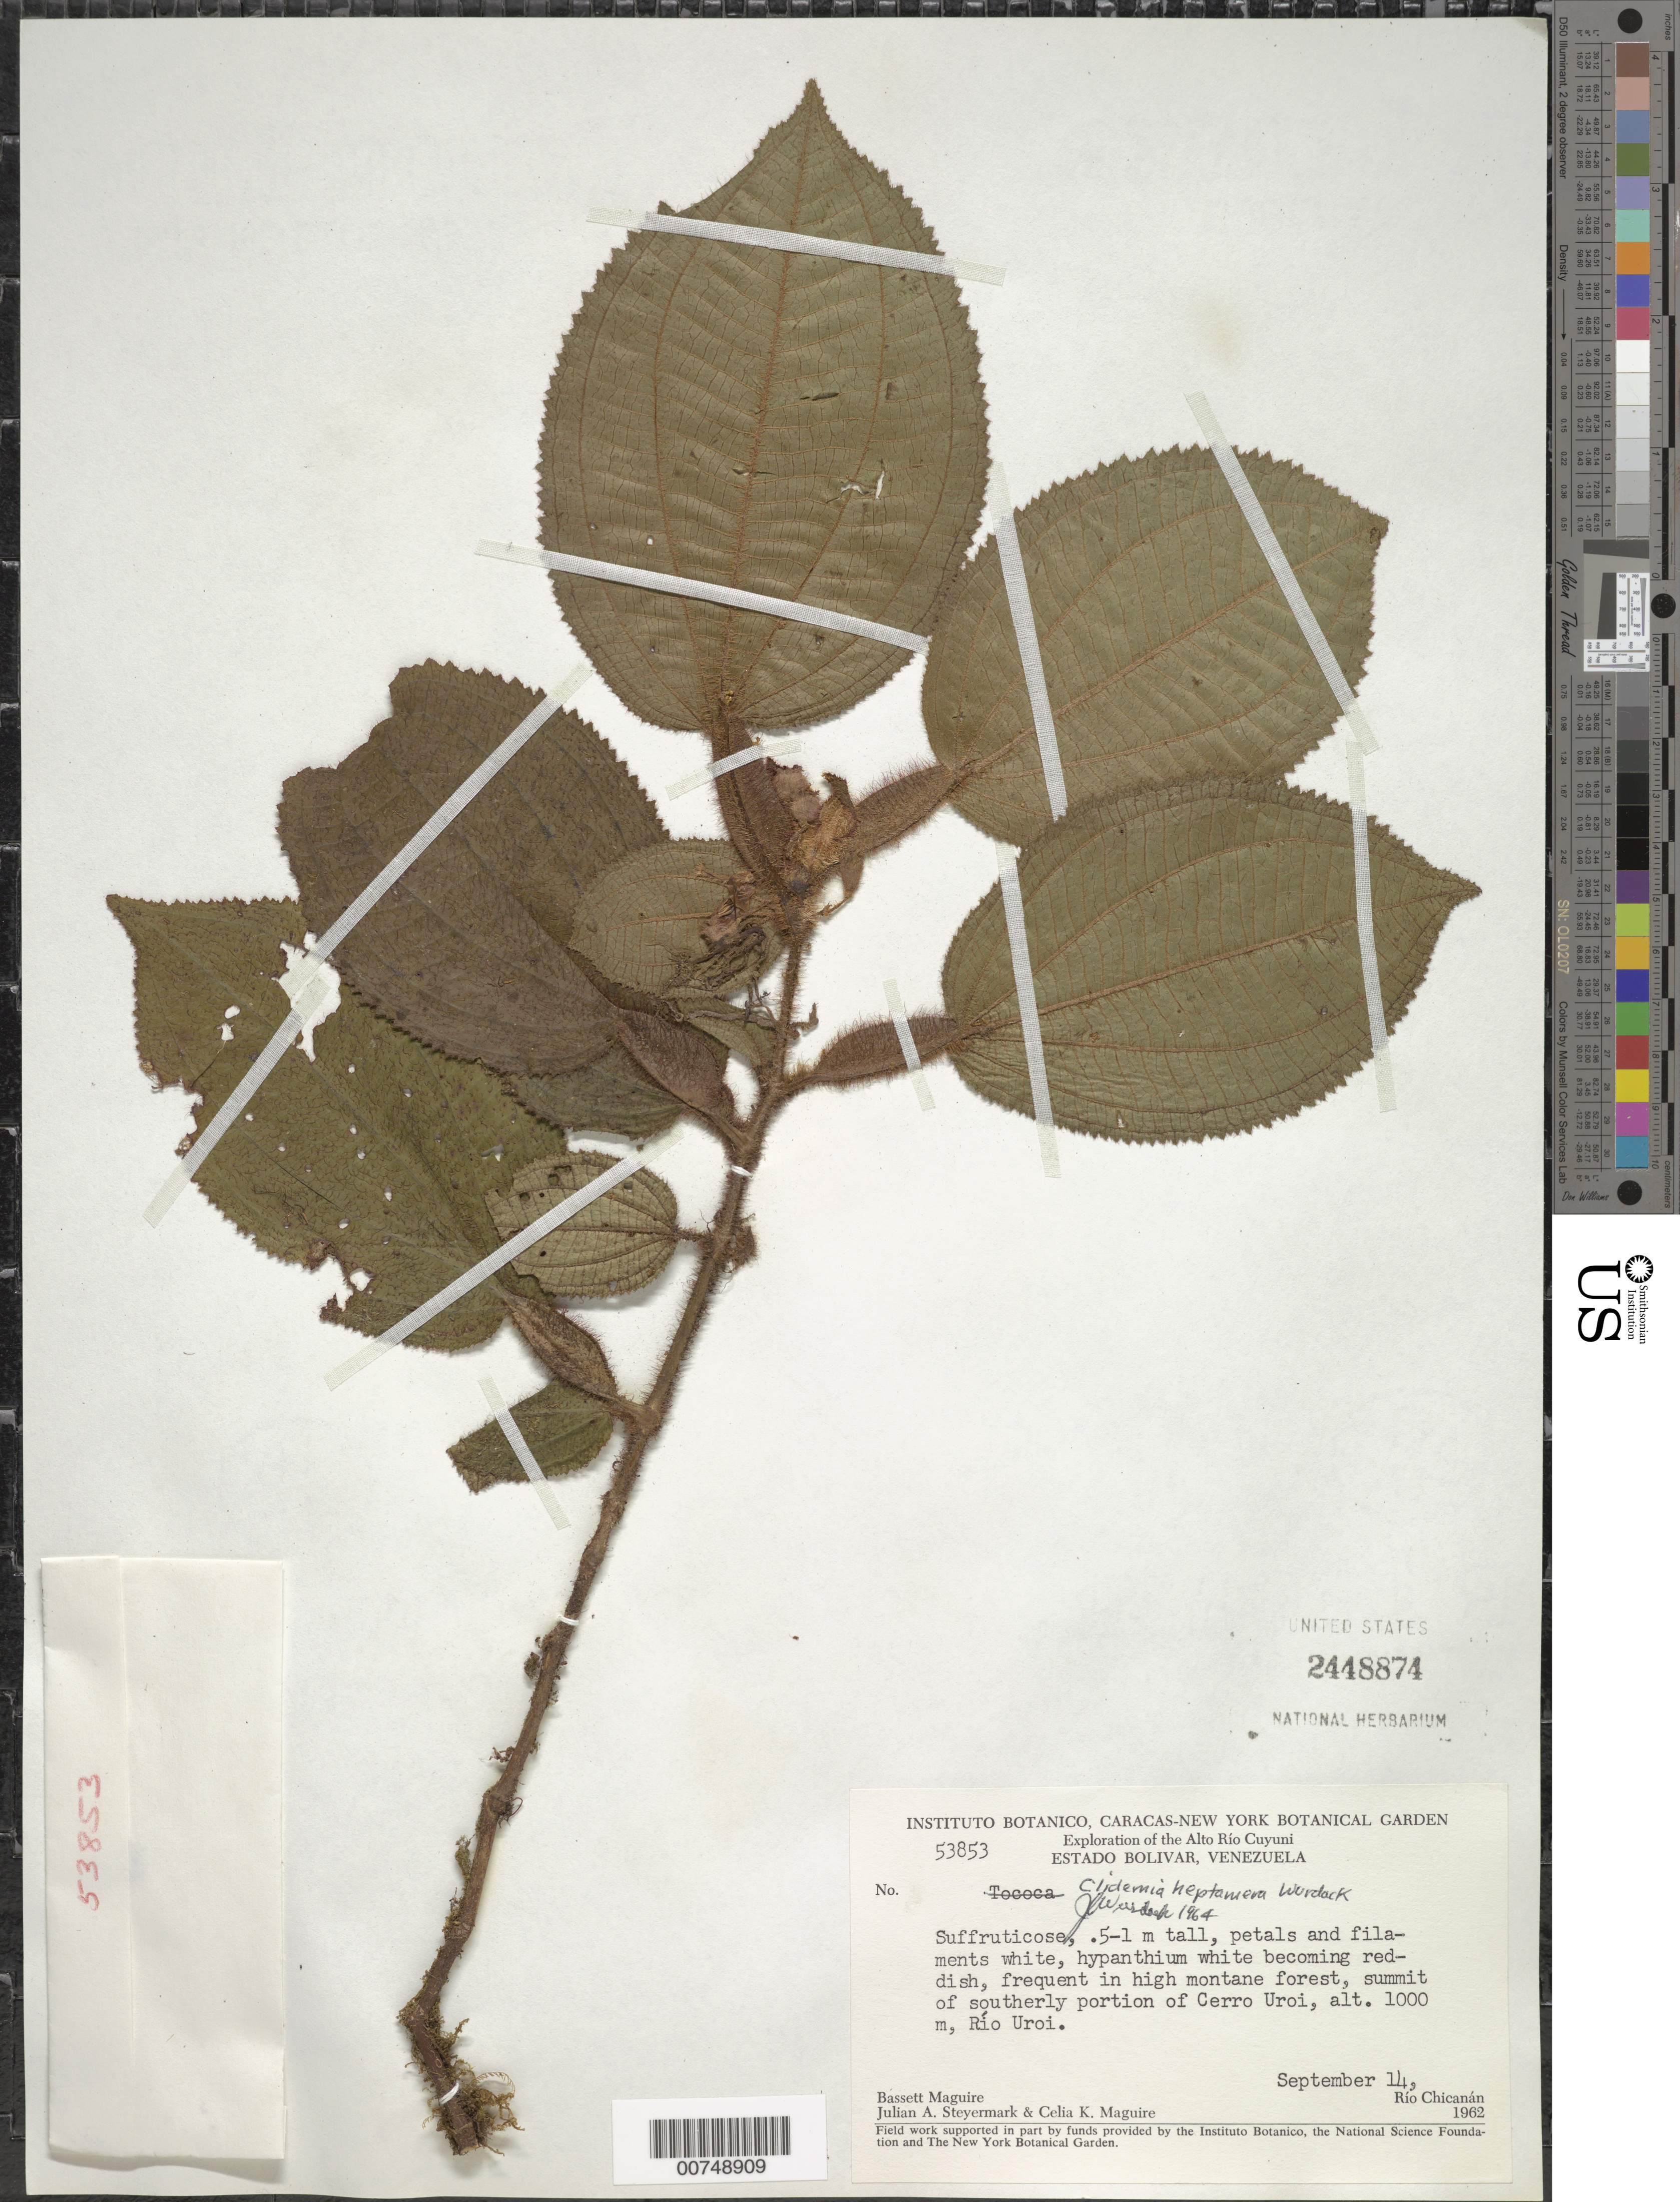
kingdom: Plantae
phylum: Tracheophyta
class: Magnoliopsida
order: Myrtales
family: Melastomataceae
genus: Clidemia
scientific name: Clidemia heptamera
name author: Wurdack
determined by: Wurdack, John J., (US), US (UNITED STATES)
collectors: B. Maguire, J. Steyermark & C. K. Maguire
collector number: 53853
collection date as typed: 14-Sep-62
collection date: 1962-09-14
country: Venezuela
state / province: Bolívar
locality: Alto Río Cuyuni, Cerro Uroi, summit of southerly portion; Río Uroi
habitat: High montane forest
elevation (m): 1000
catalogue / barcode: US 2448874